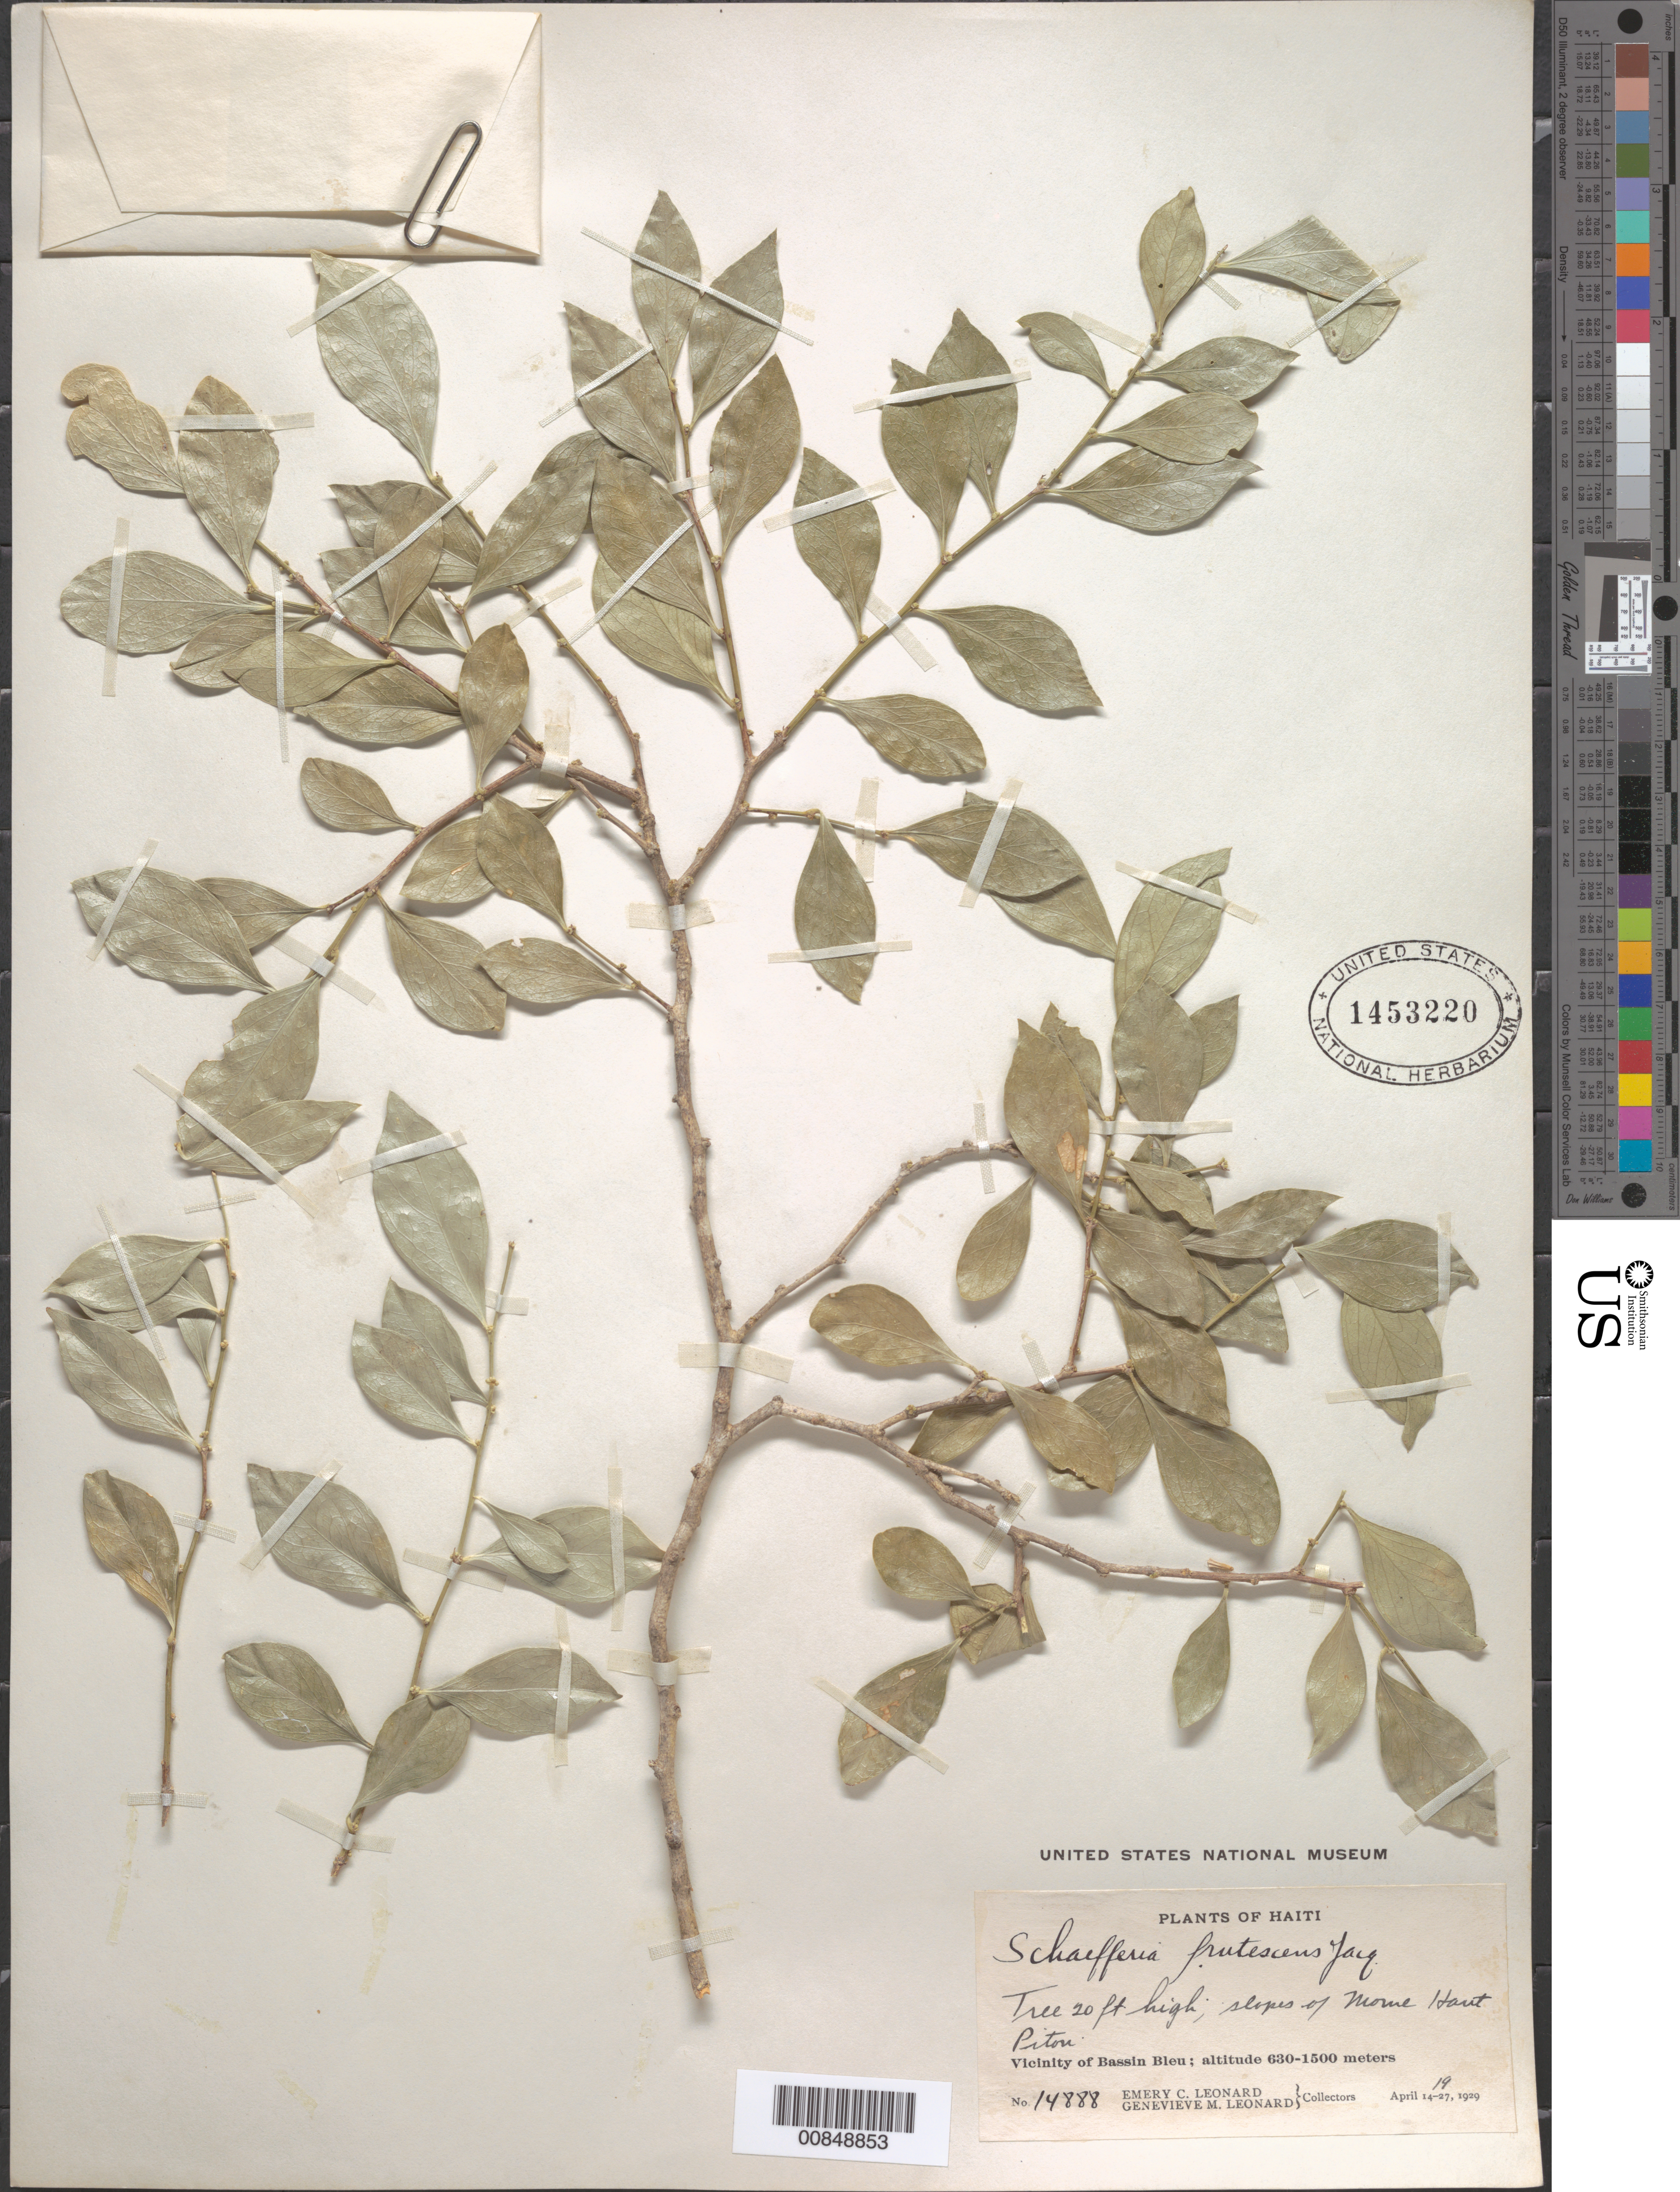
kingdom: Plantae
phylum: Tracheophyta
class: Magnoliopsida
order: Celastrales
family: Celastraceae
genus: Schaefferia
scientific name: Schaefferia frutescens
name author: Jacq.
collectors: E. C. Leonard & G. M. Leonard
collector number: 14888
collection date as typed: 19 Apr 1929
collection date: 1929-04-19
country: Haiti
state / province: Nord-Ouest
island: Hispaniola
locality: Vicinity of Bassin Bleu, slopes of Morne Haut Piton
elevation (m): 630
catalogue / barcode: US 1453220